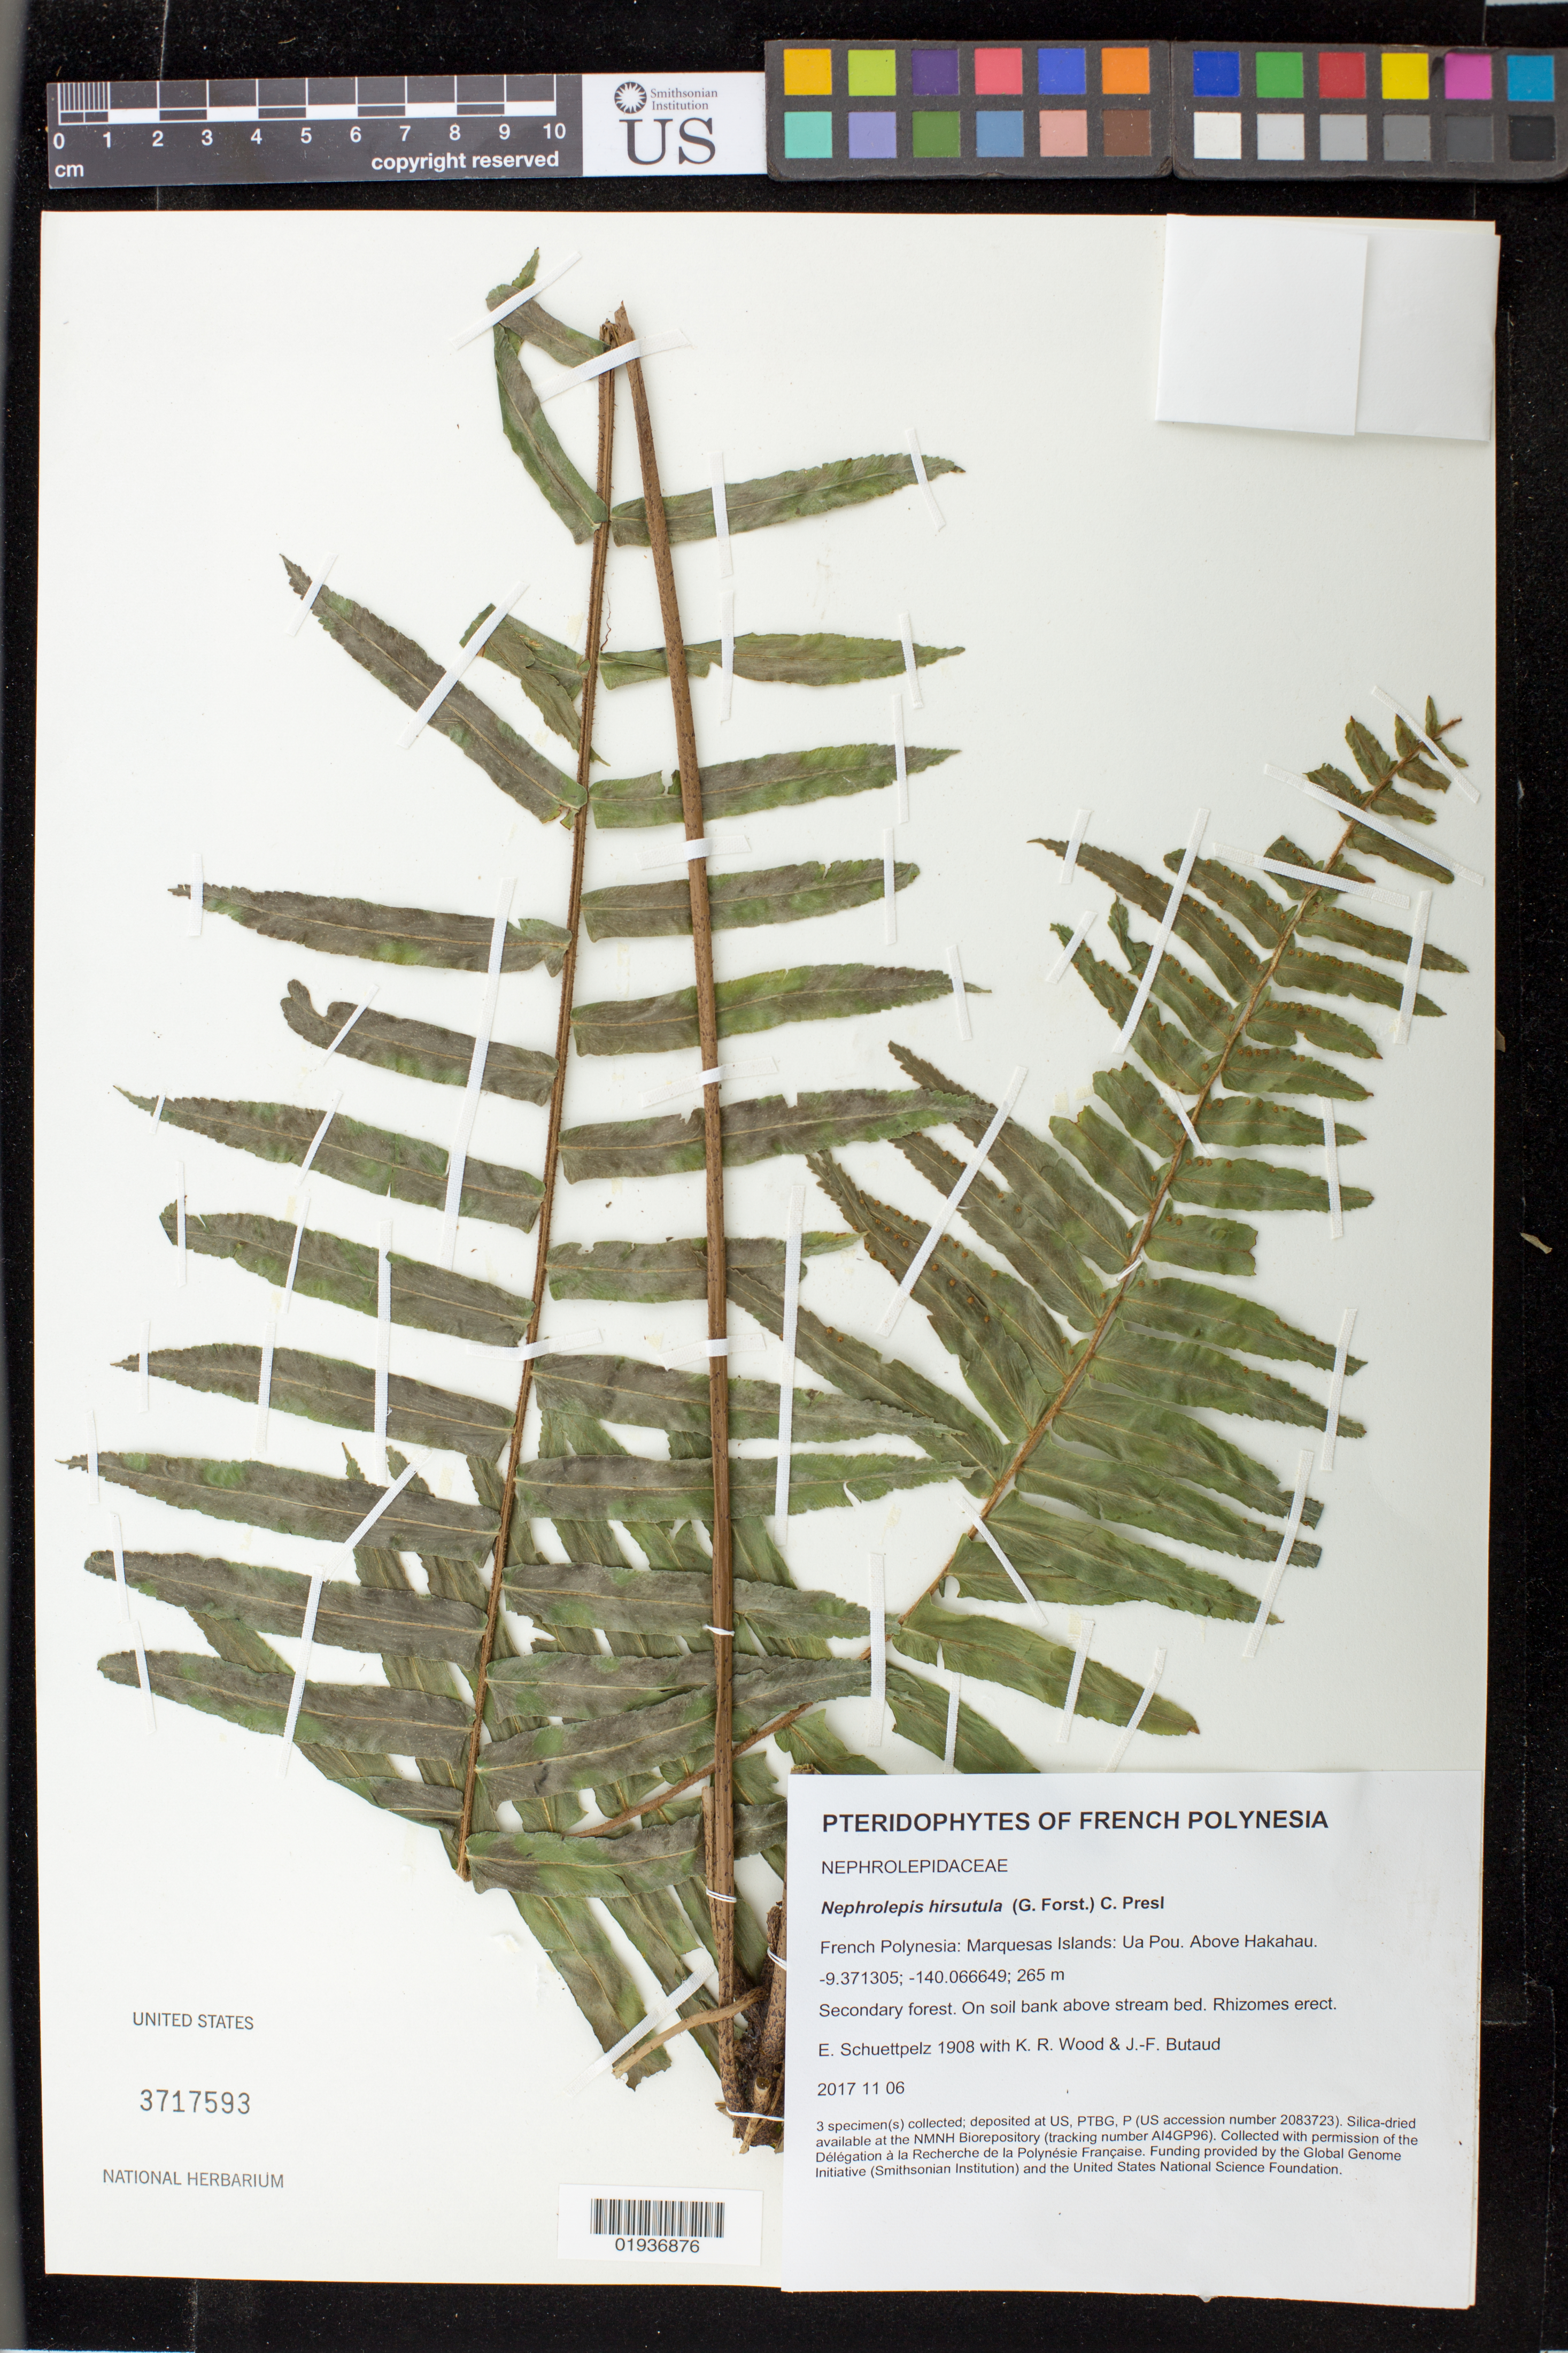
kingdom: Plantae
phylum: Tracheophyta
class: Polypodiopsida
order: Polypodiales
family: Nephrolepidaceae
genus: Nephrolepis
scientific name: Nephrolepis hirsutula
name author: (G. Forst.) C. Presl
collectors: E. Schuettpelz, K. R. Wood & J. -F. Butaud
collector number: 1908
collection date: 2017-11-06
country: French Polynesia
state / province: Marquesas Islands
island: Ua Pou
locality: Above Hakahau.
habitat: Secondary forest.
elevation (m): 265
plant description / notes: Collected with permission of the Délégation à la Recherche de la Polynésie Française. Funding provided by the Global Genome Initiative (Smithsonian Institution) and the United States National Science Foundation. Silica dried tissue stored at AI4GP96 in the NMNH Biorepository, Smithsonian Institution.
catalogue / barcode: US 3717593